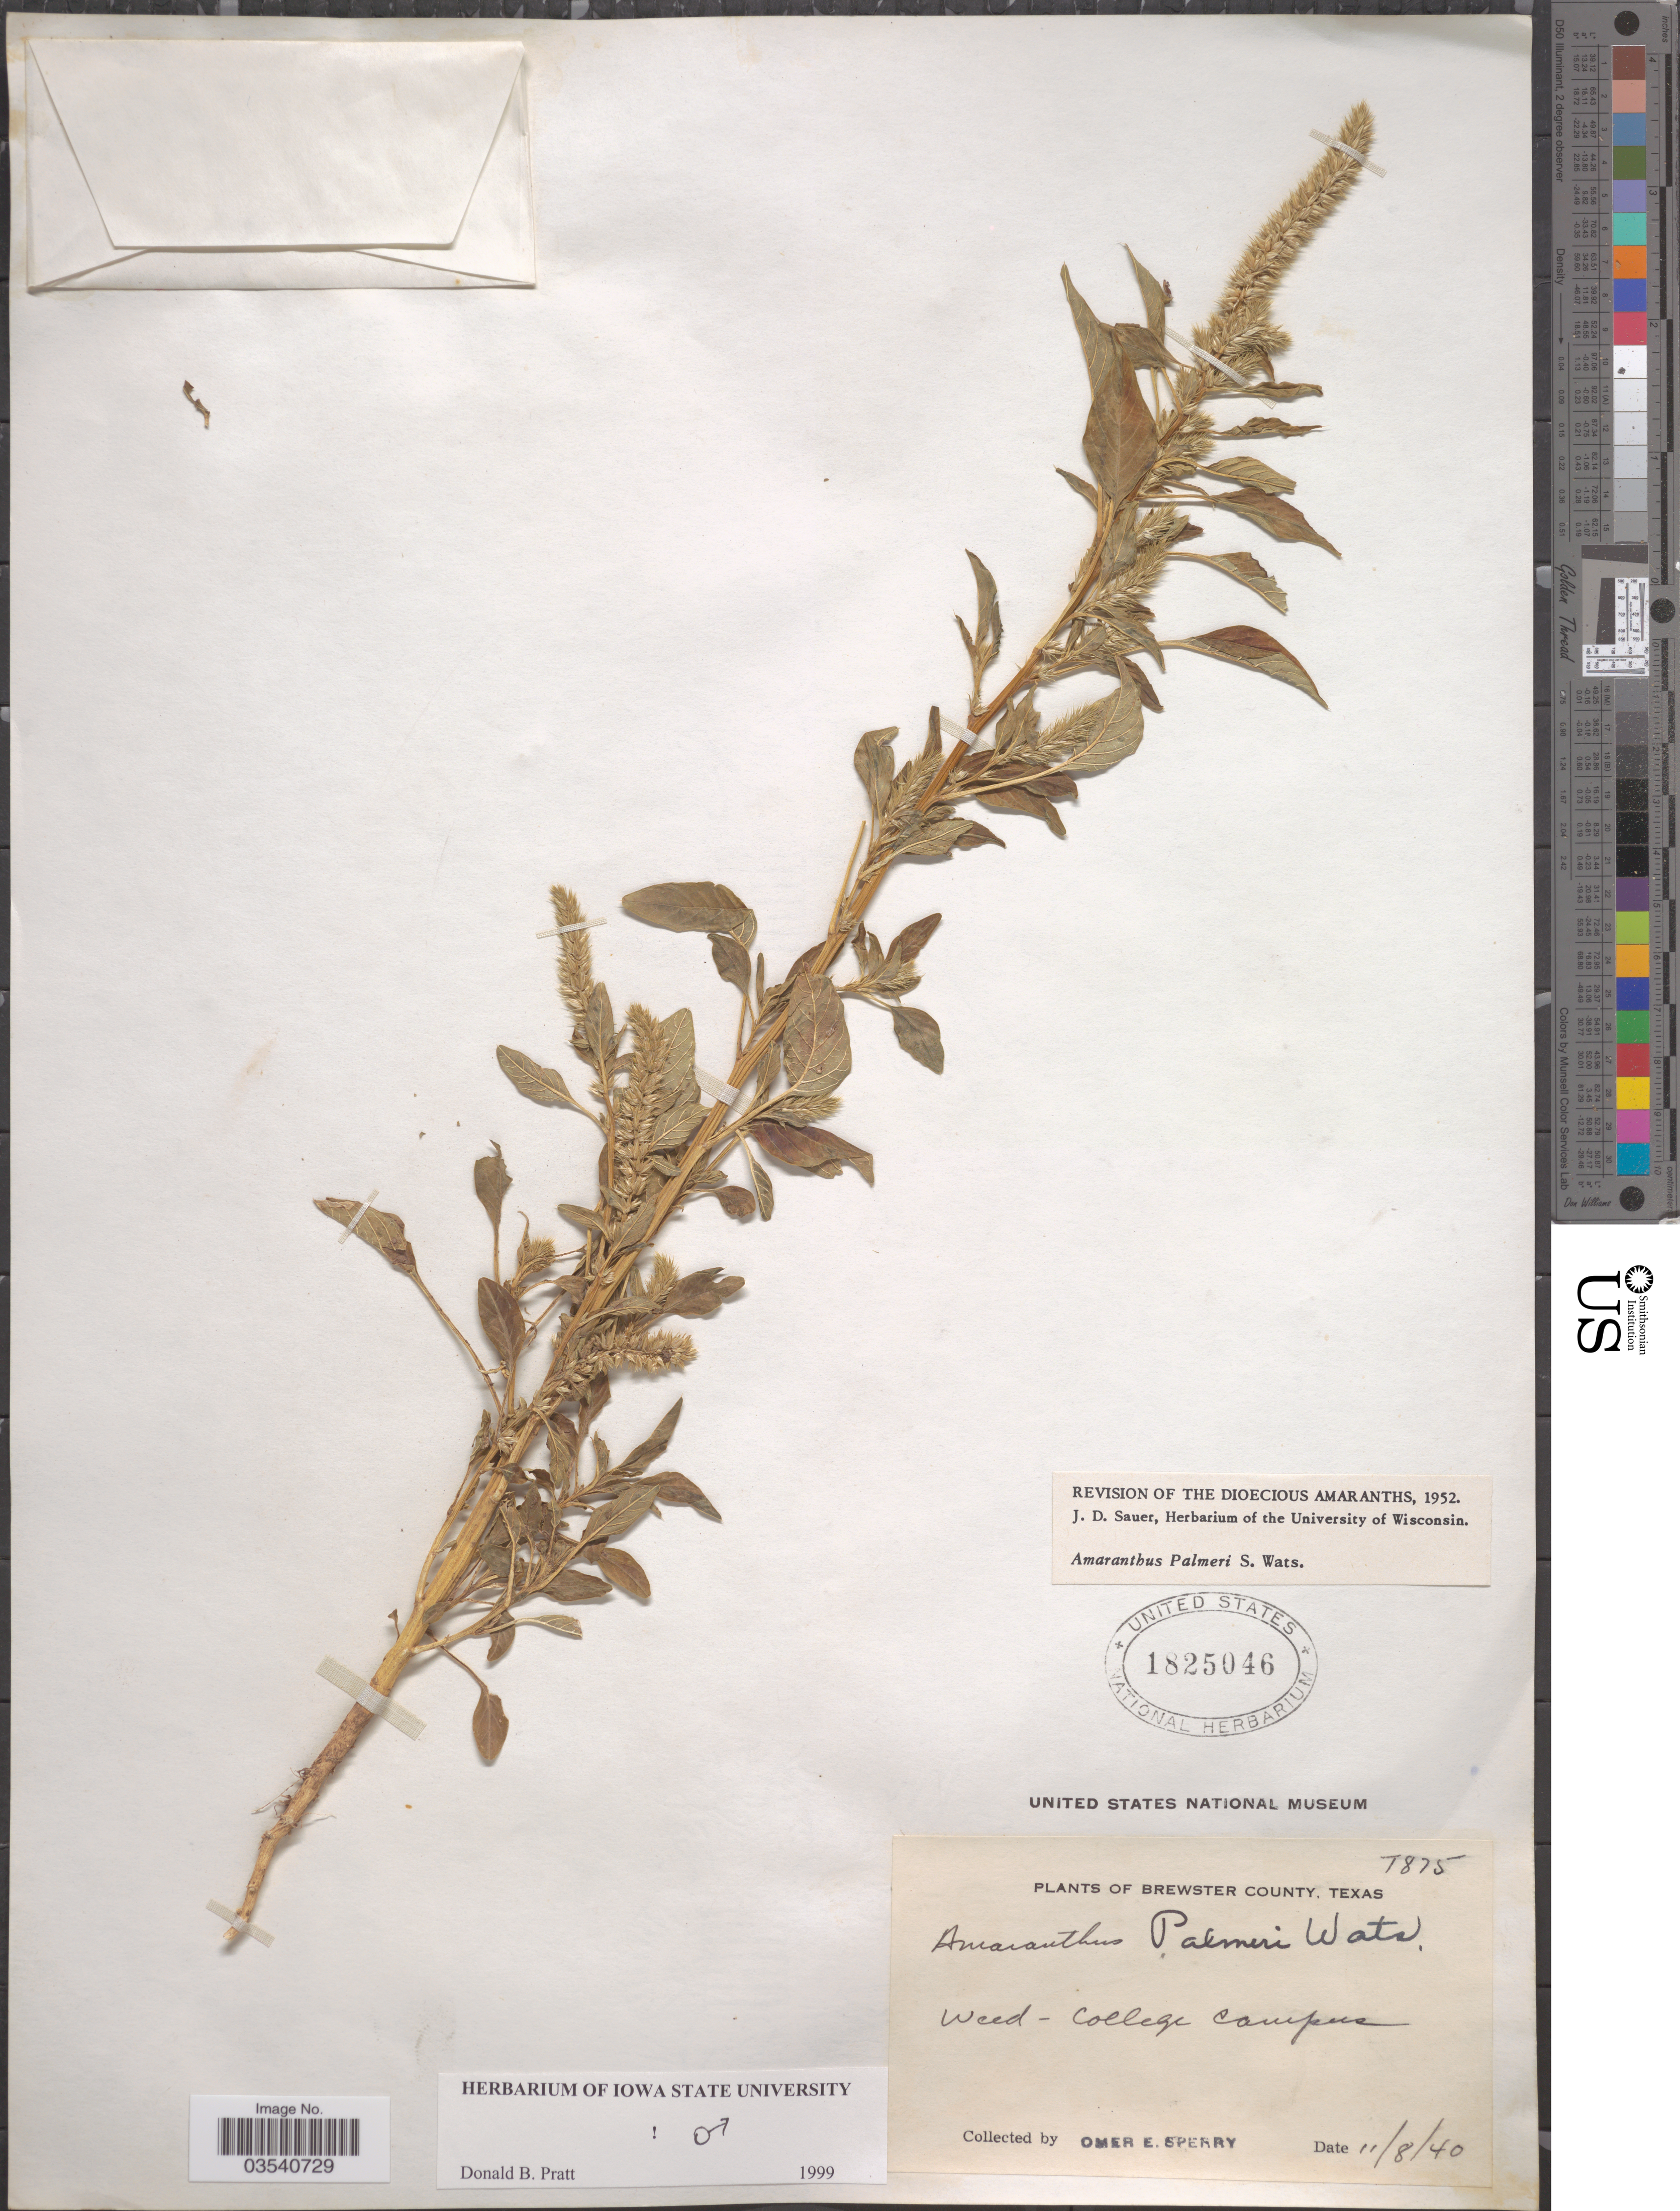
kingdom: Plantae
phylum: Tracheophyta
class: Magnoliopsida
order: Caryophyllales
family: Amaranthaceae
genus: Amaranthus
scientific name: Amaranthus palmeri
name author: S. Watson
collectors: O. E. Sperry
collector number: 7875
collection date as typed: Transcribed d/m/y: 8/11/40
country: United States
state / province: Texas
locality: Brewster County. College Campus.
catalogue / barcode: US 1825046